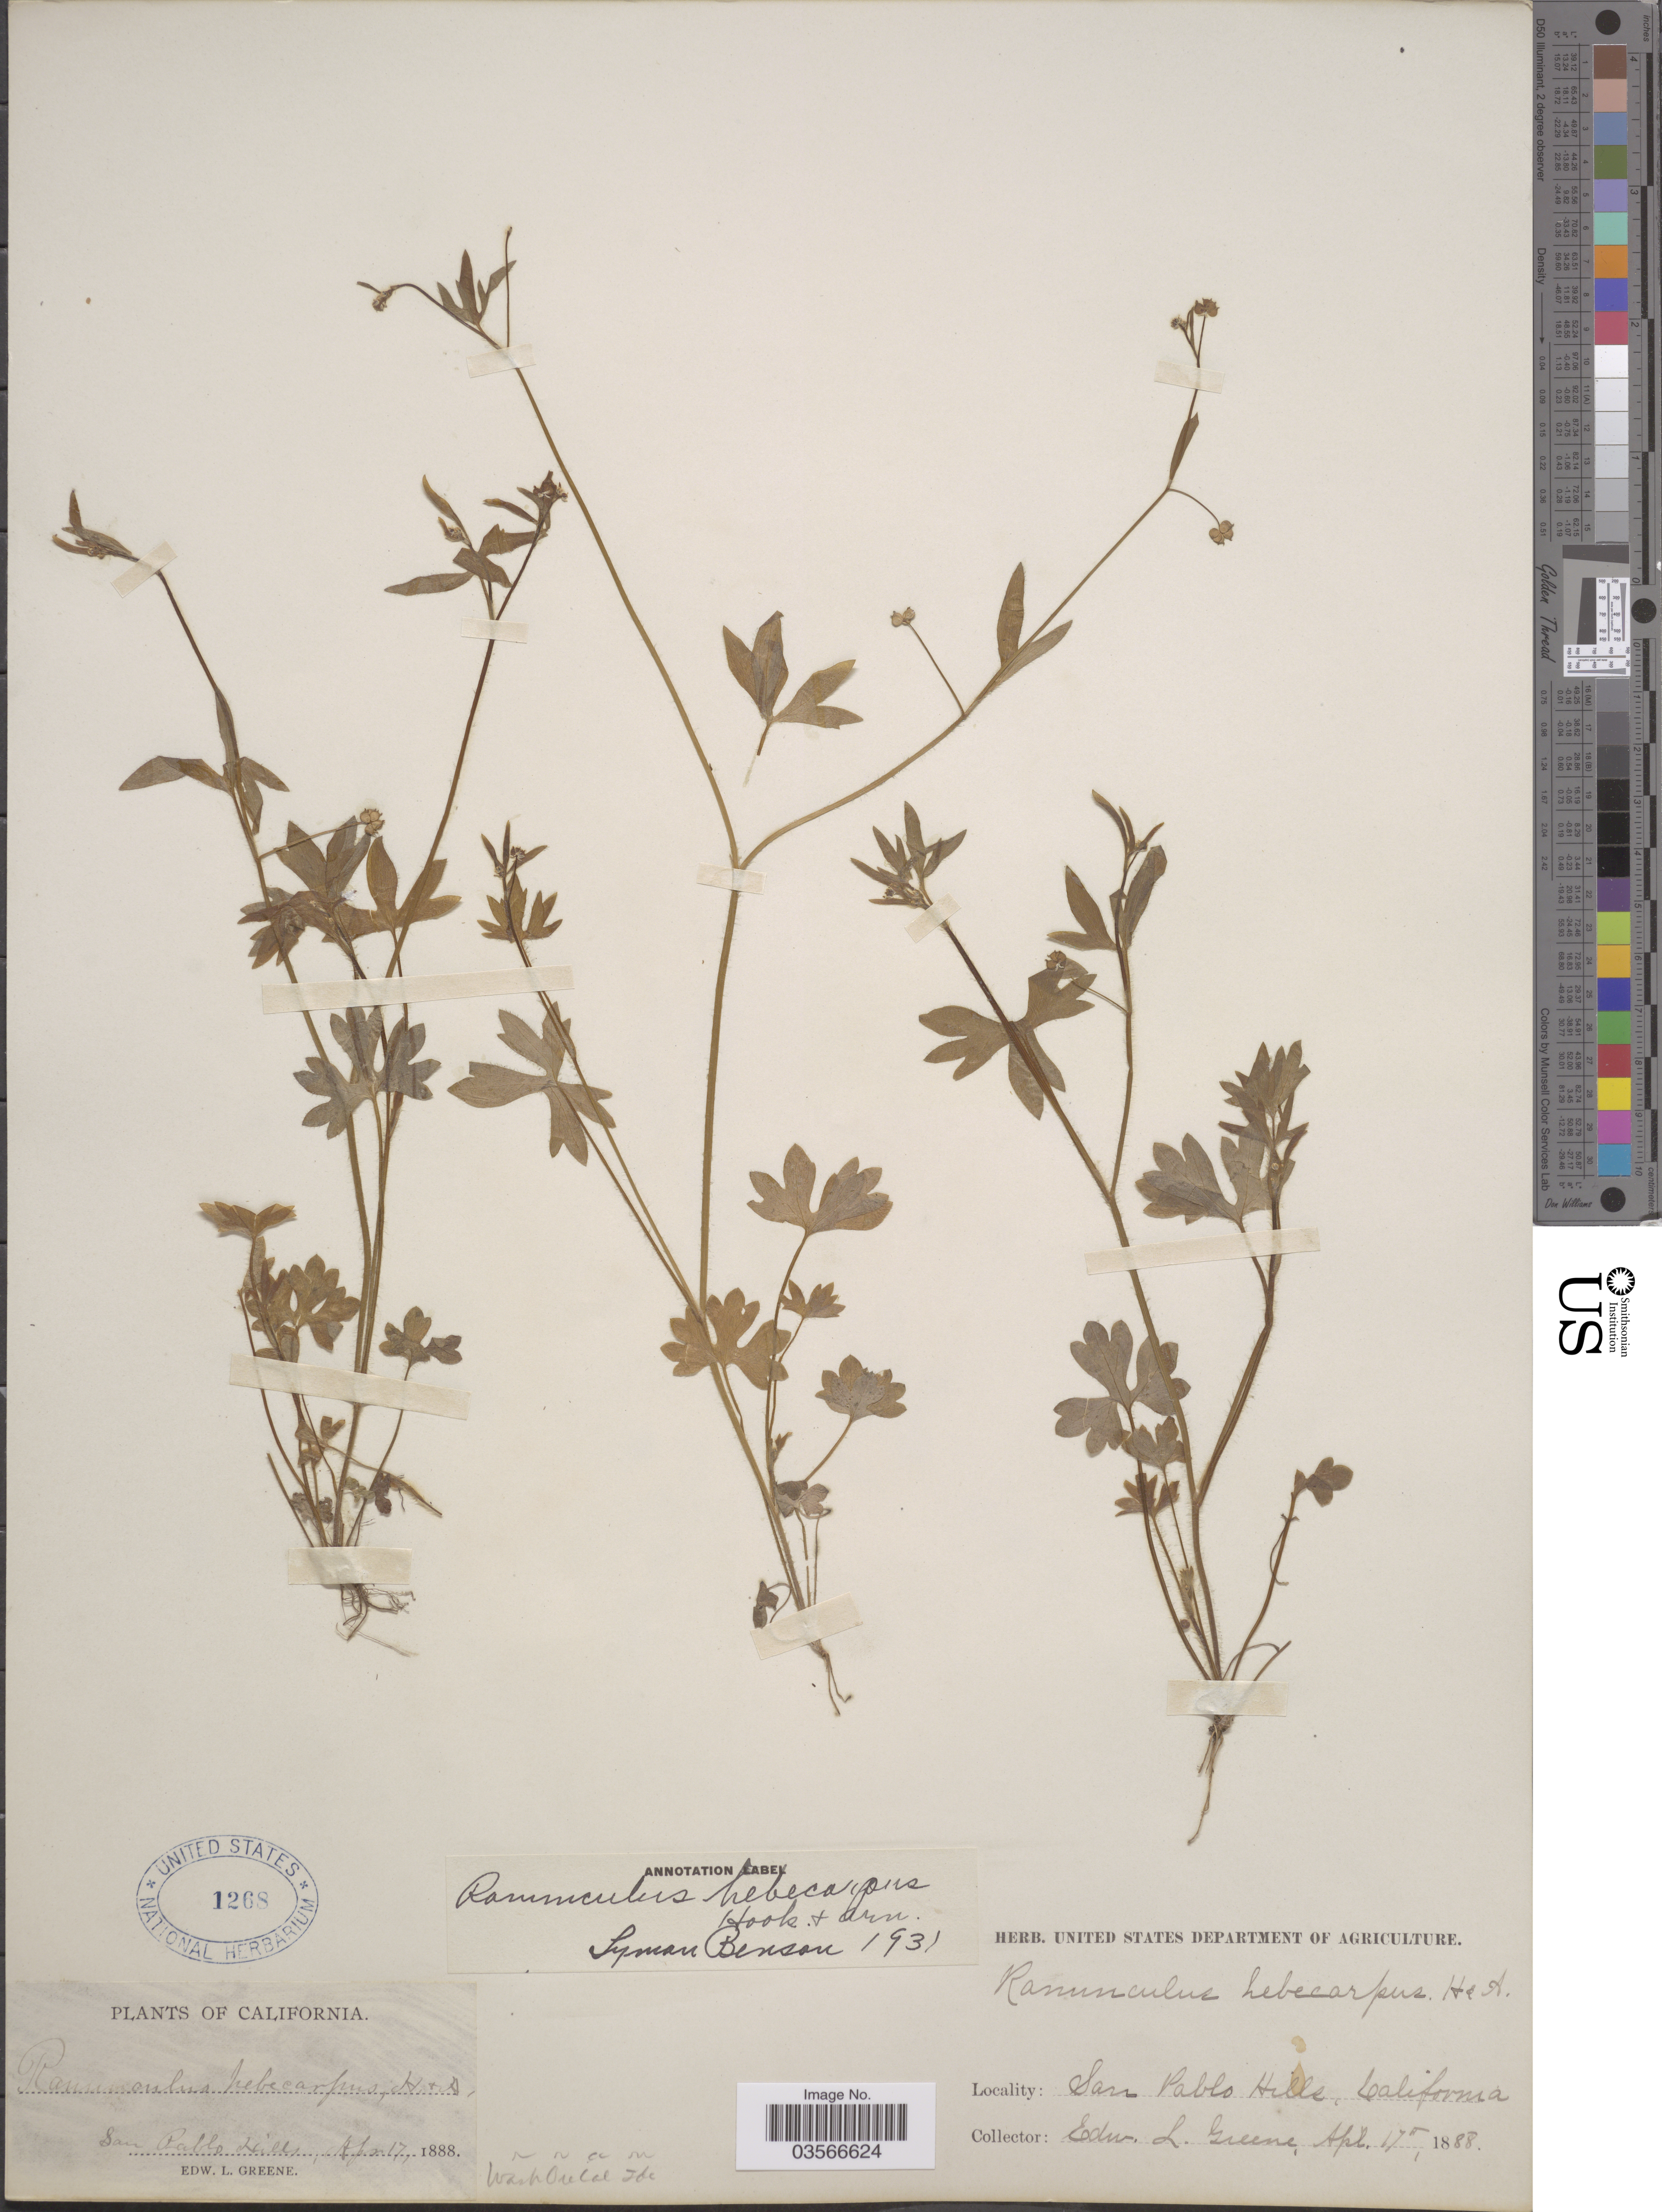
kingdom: Plantae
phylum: Tracheophyta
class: Magnoliopsida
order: Ranunculales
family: Ranunculaceae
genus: Ranunculus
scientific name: Ranunculus hebecarpus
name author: Hook. & Arn.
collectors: E. L. Greene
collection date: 1888-04-17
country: United States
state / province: California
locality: San Pablo Hills.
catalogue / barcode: US 1268